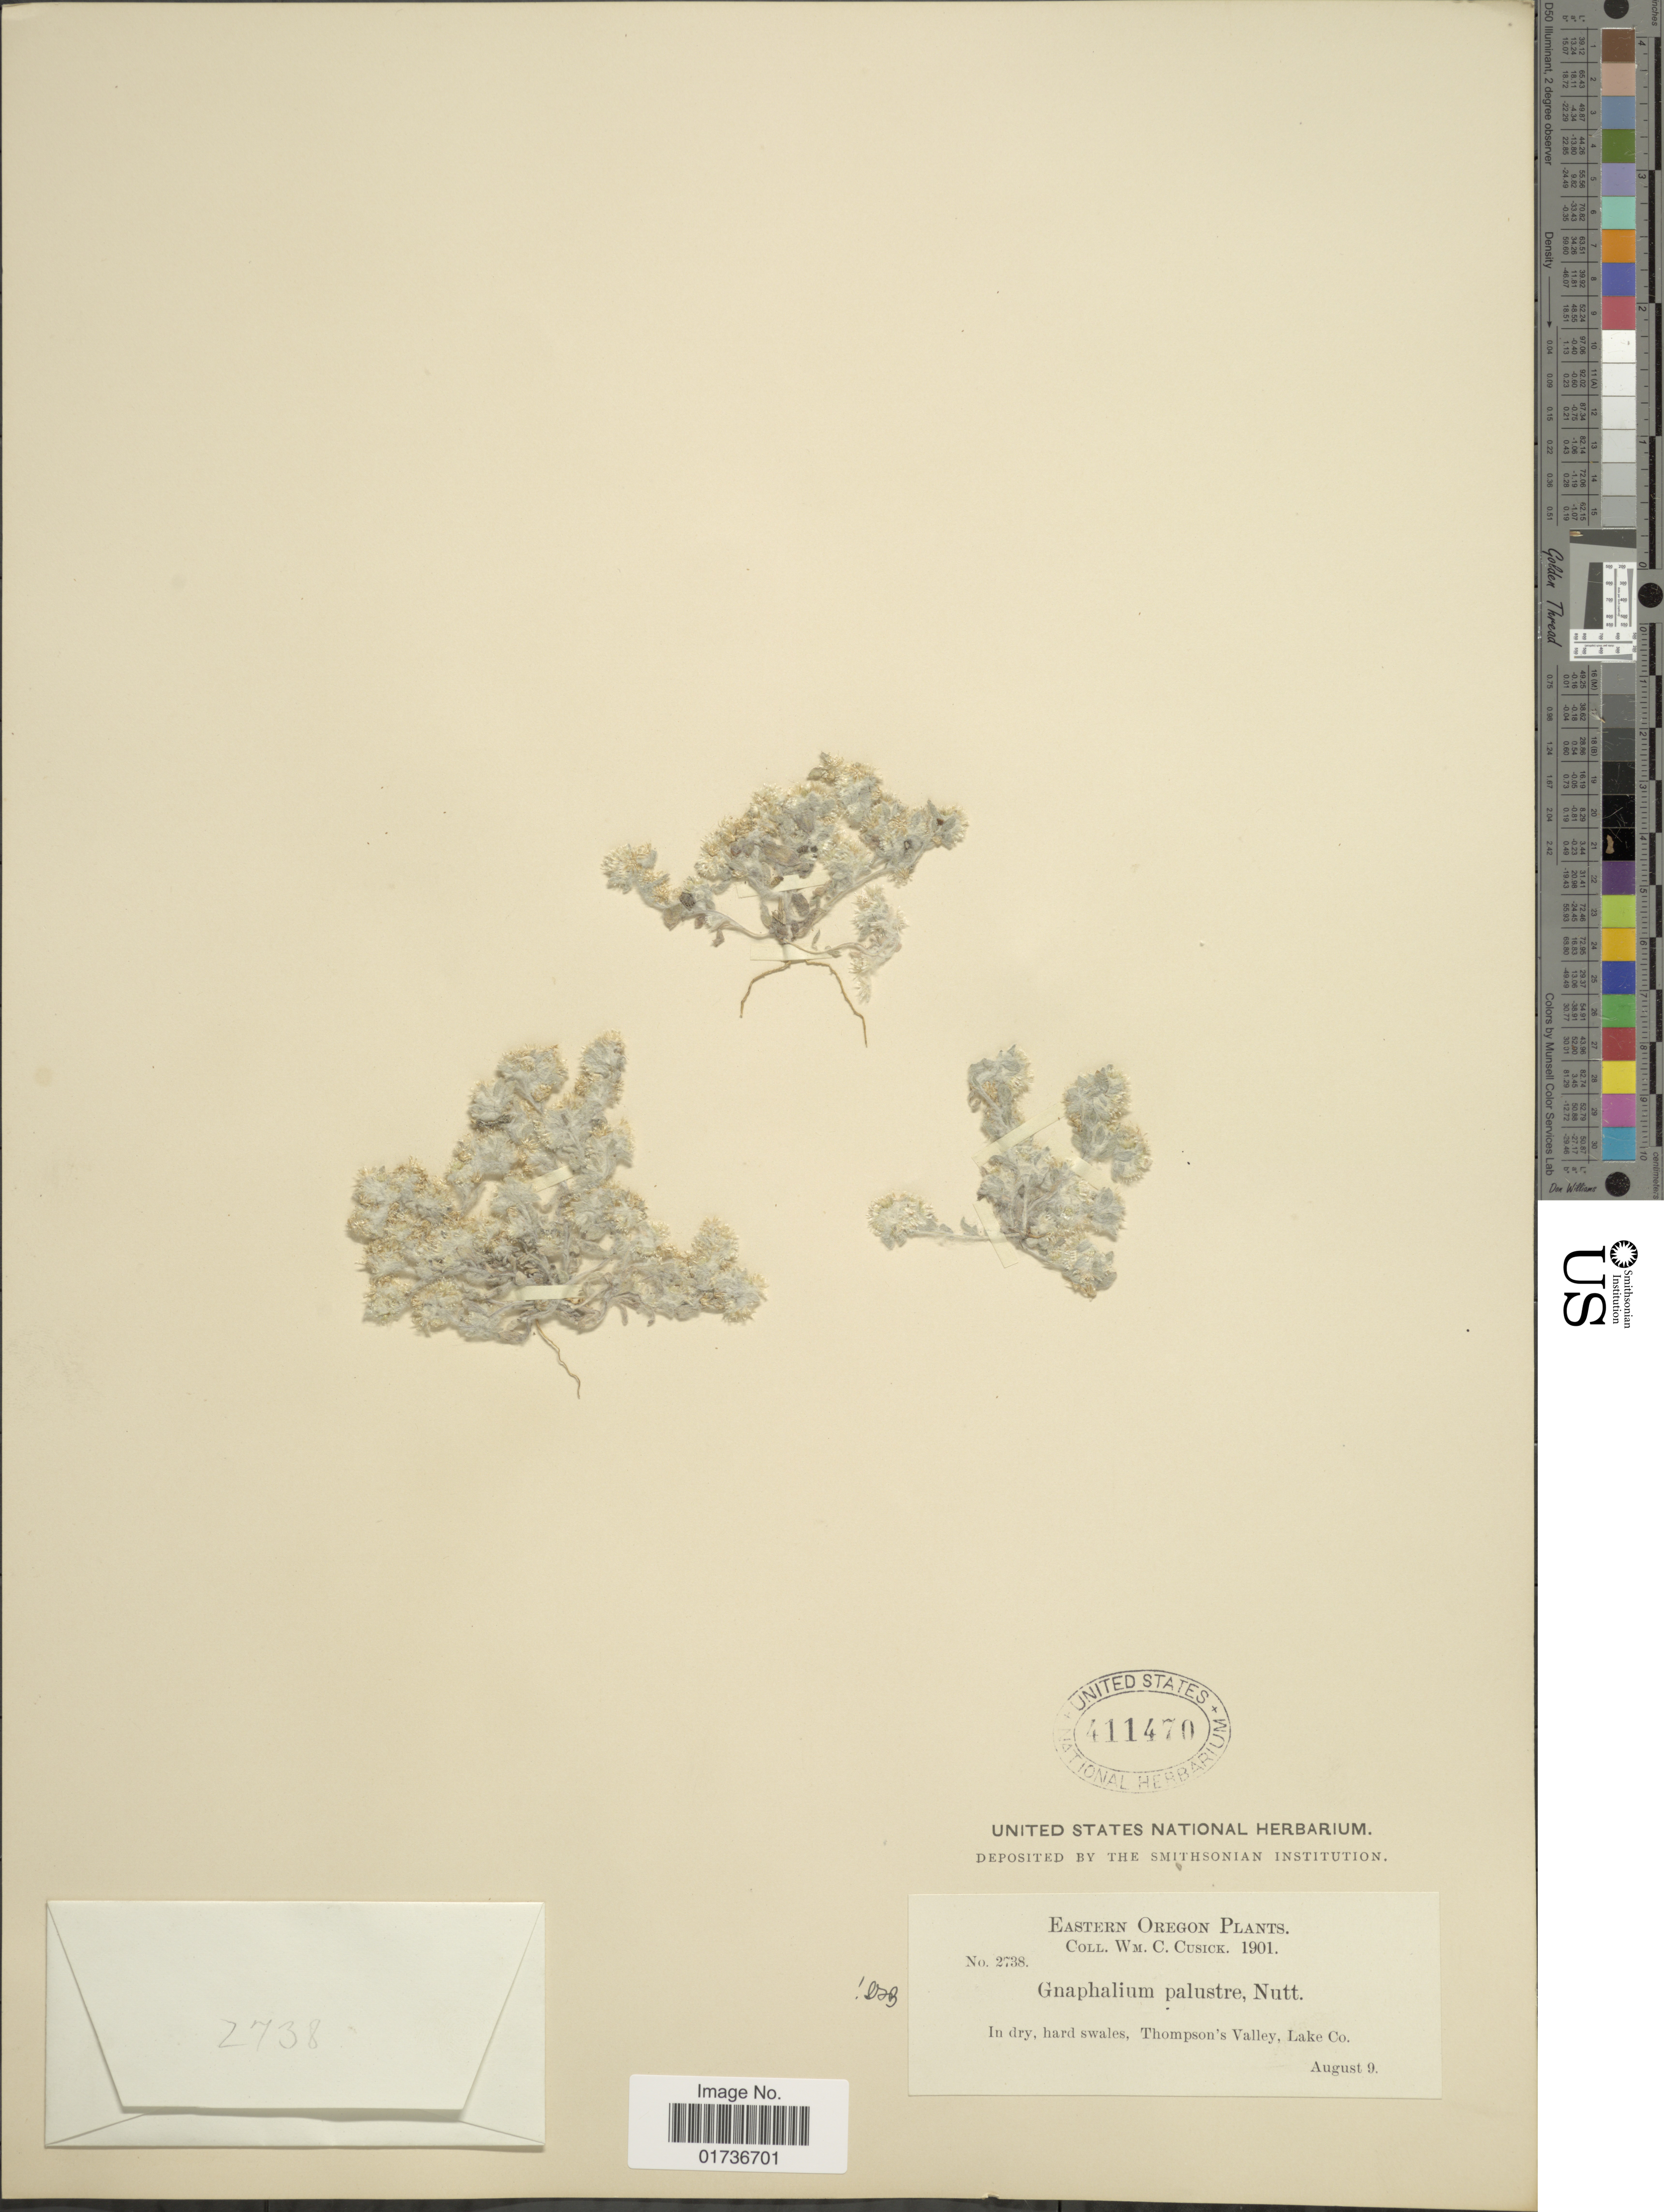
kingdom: Plantae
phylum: Tracheophyta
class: Magnoliopsida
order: Asterales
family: Asteraceae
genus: Gnaphalium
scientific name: Gnaphalium palustre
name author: Nutt.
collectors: W. C. Cusick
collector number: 2738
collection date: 1901-08-09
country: United States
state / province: Oregon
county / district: Lake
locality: Eastern Oregon, in dry, hard swales, Thompson's Valley, Lake Co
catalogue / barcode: US 411470